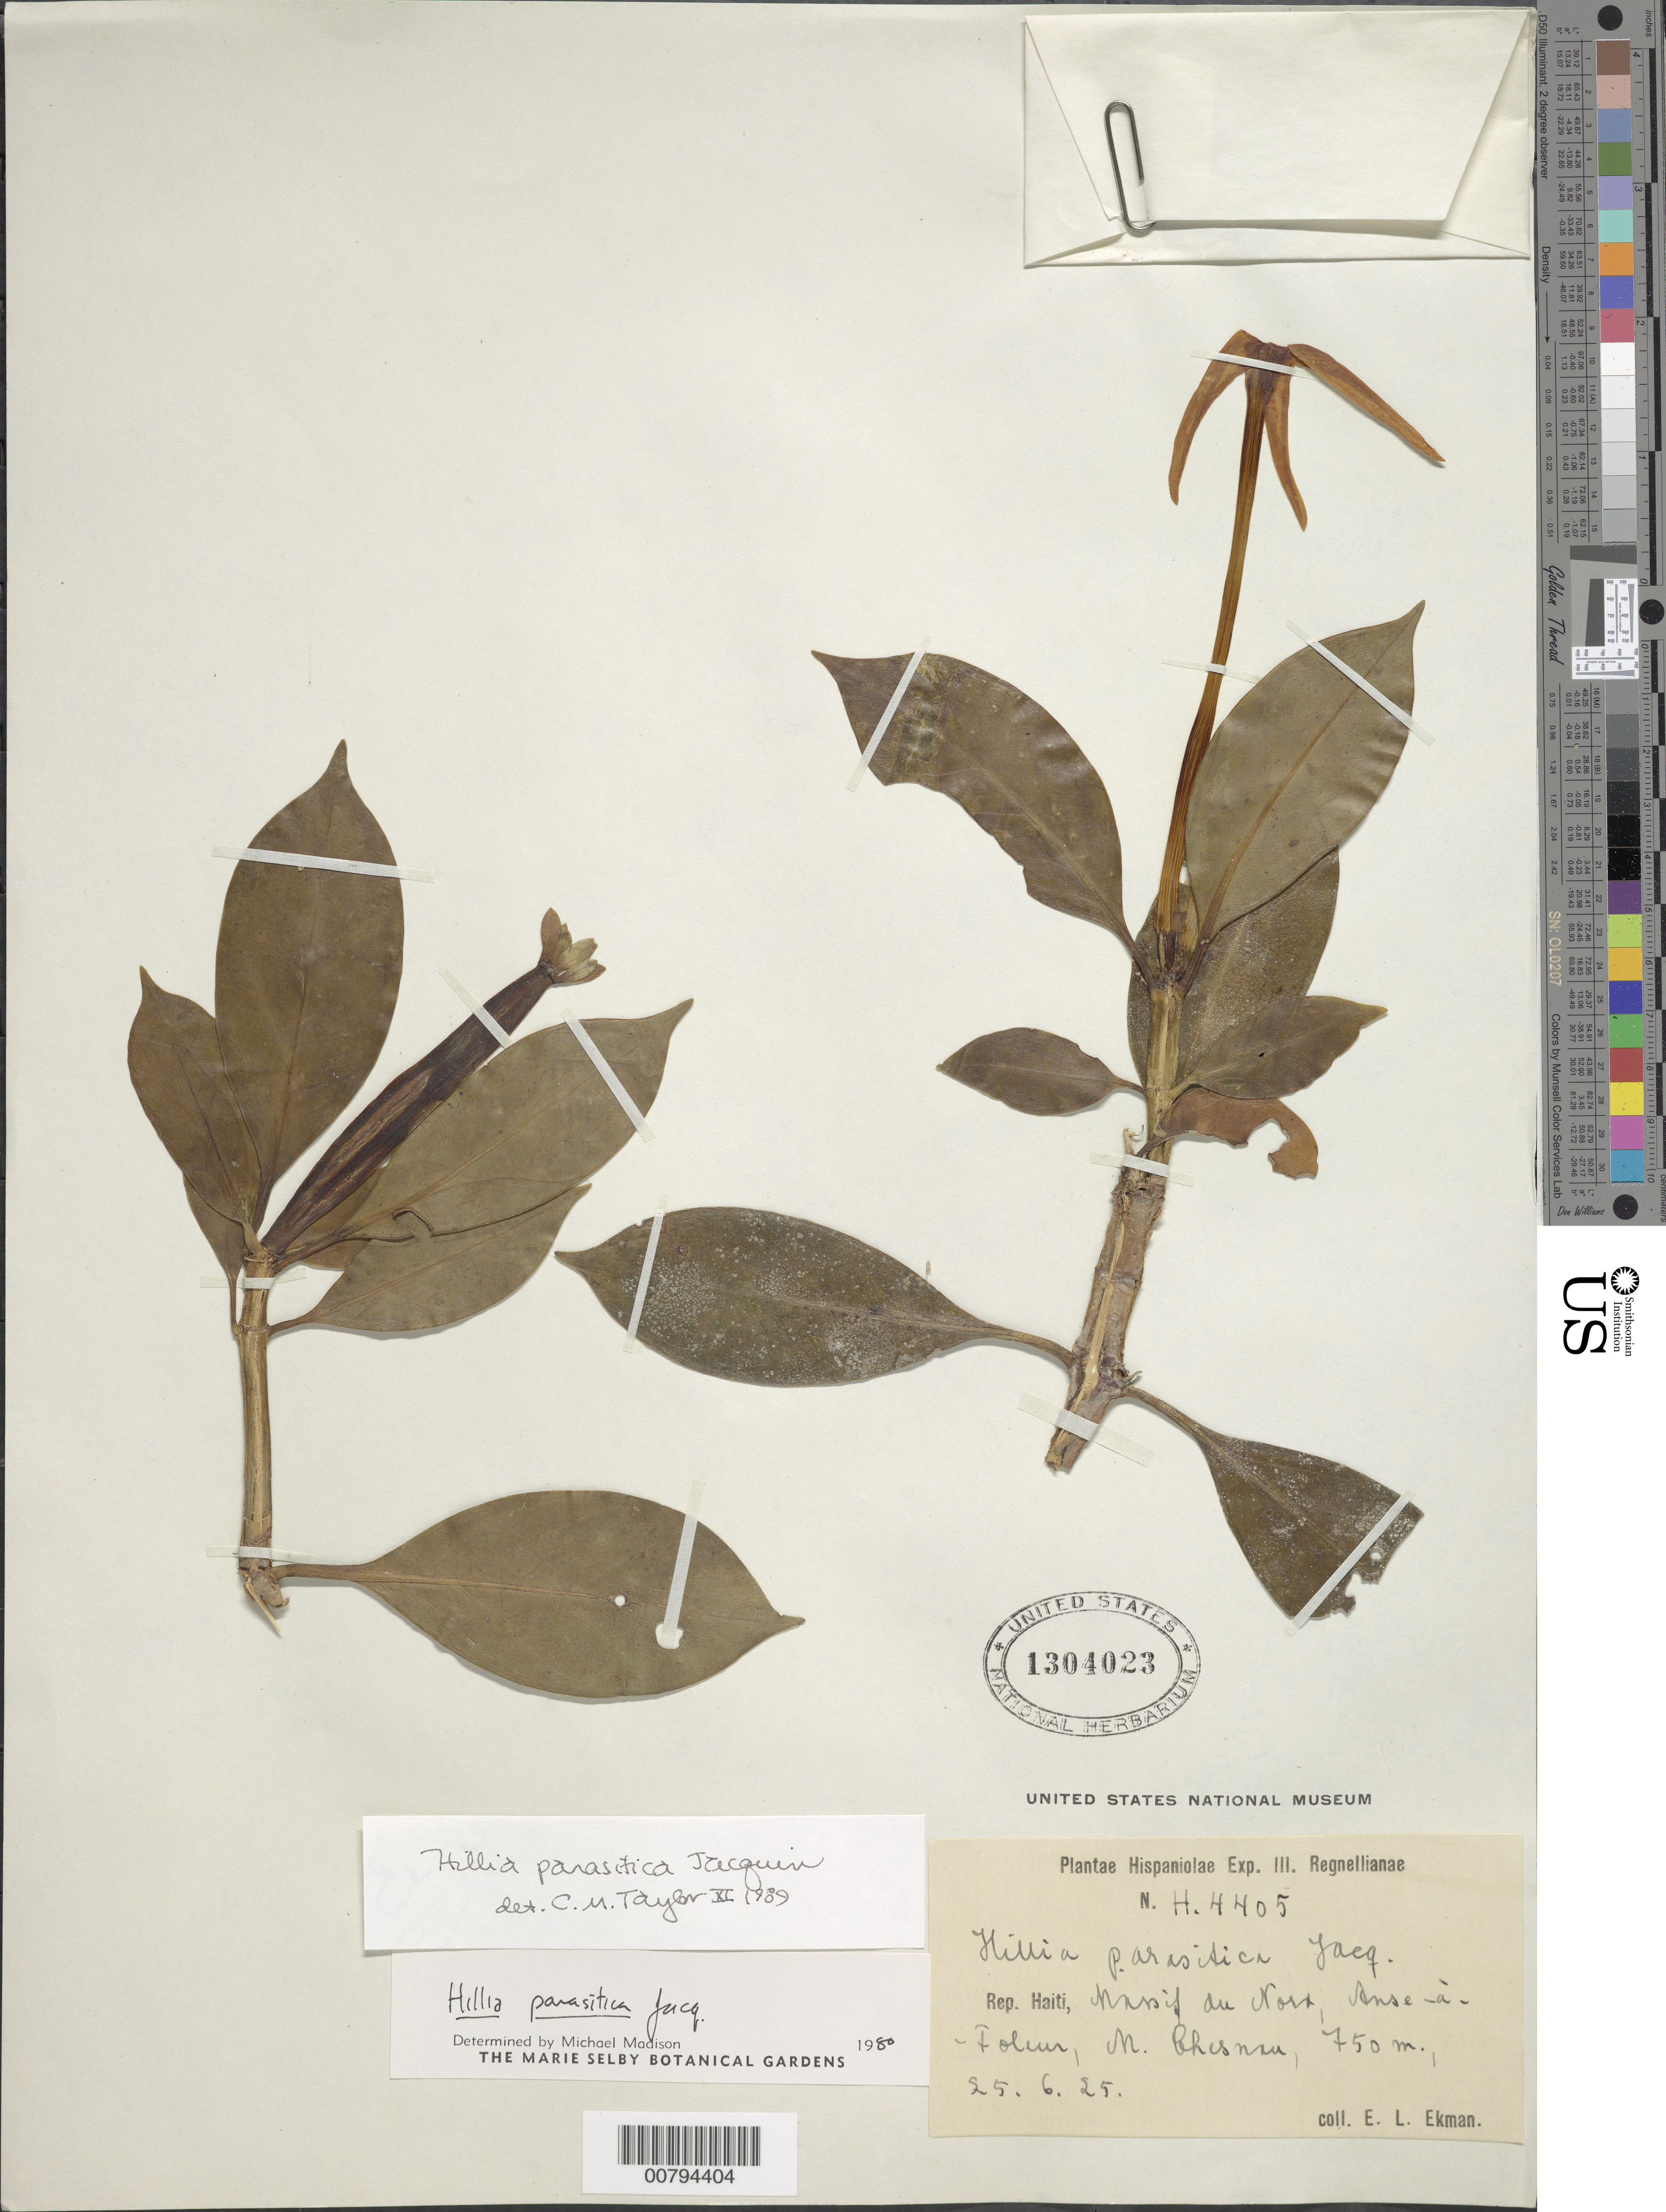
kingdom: Plantae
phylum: Tracheophyta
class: Magnoliopsida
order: Gentianales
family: Rubiaceae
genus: Hillia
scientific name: Hillia parasitica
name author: Jacq.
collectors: E. L. Ekman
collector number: H 4405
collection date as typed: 25 Jun 1925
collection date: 1925-06-25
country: Haiti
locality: Massif du Nord, Anse-a-Foleur, M. Chesnau (sp?)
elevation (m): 750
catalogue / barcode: US 1304023